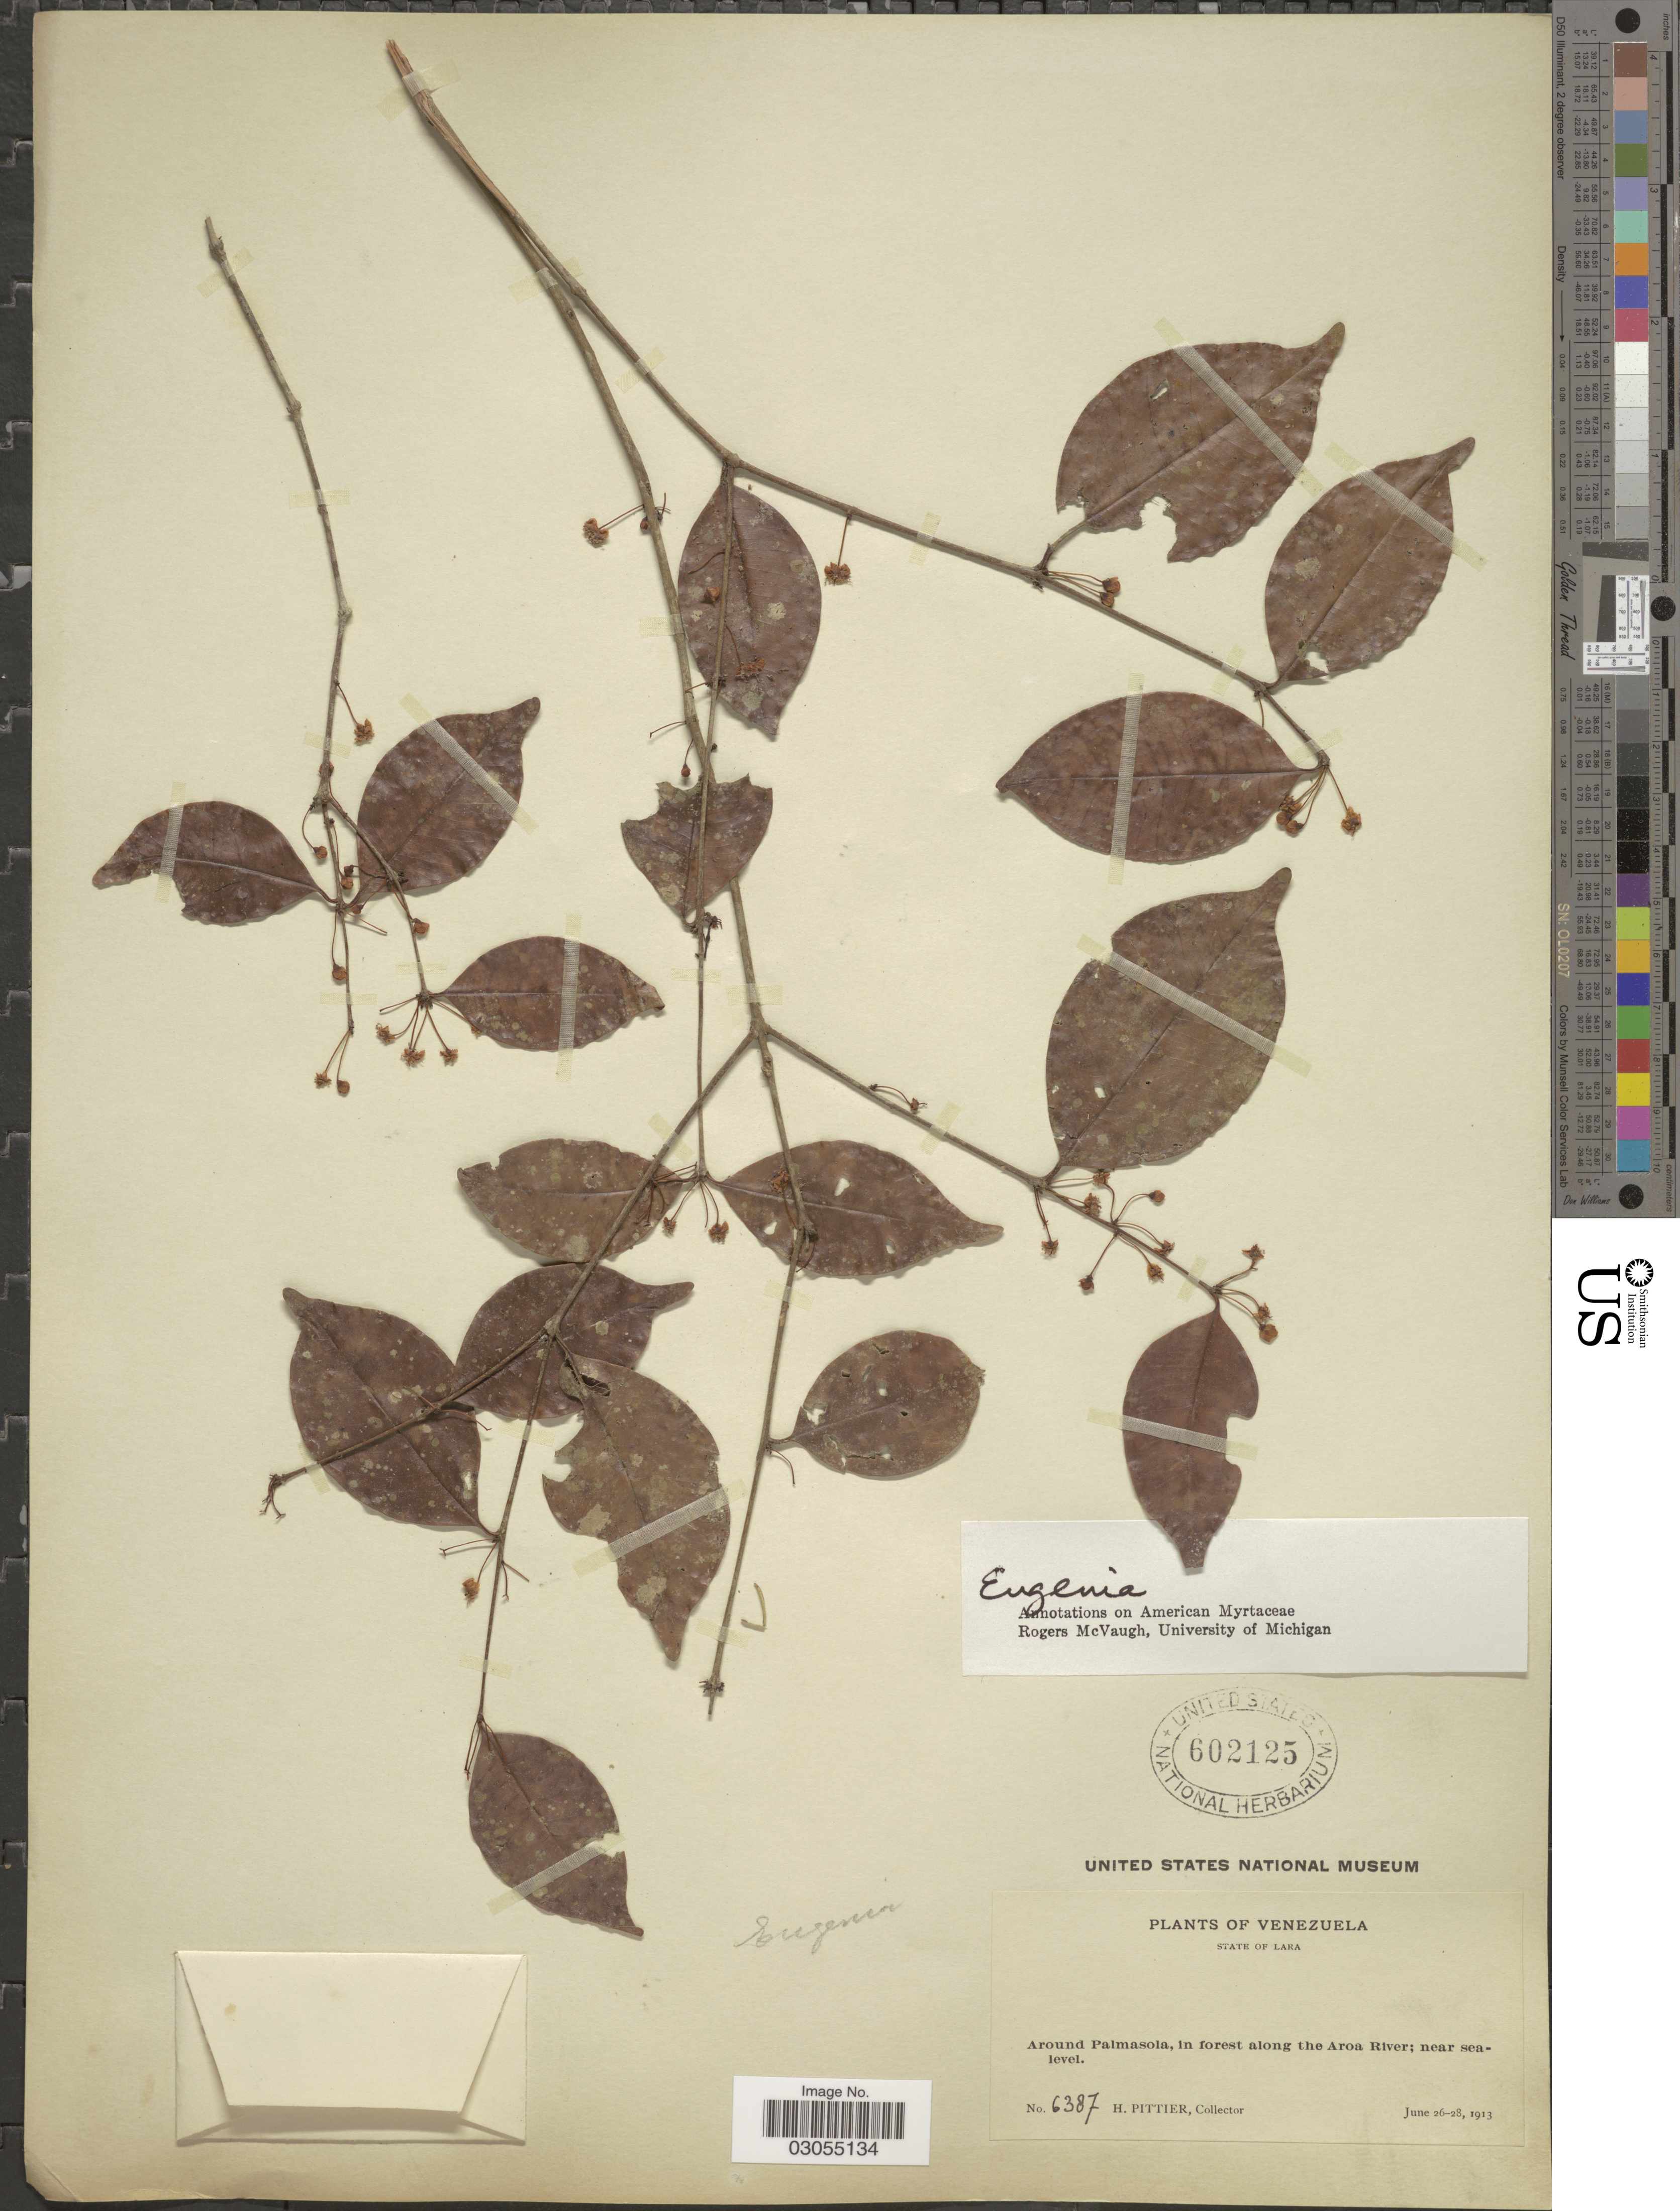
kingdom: Plantae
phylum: Tracheophyta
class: Magnoliopsida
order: Myrtales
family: Myrtaceae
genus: Eugenia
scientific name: Eugenia sp.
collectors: H. F. Pittier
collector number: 6387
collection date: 1913-06-26/1913-06-28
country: Venezuela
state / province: Lara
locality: Around Palmasola, in forest along the Aroa River.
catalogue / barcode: US 602125